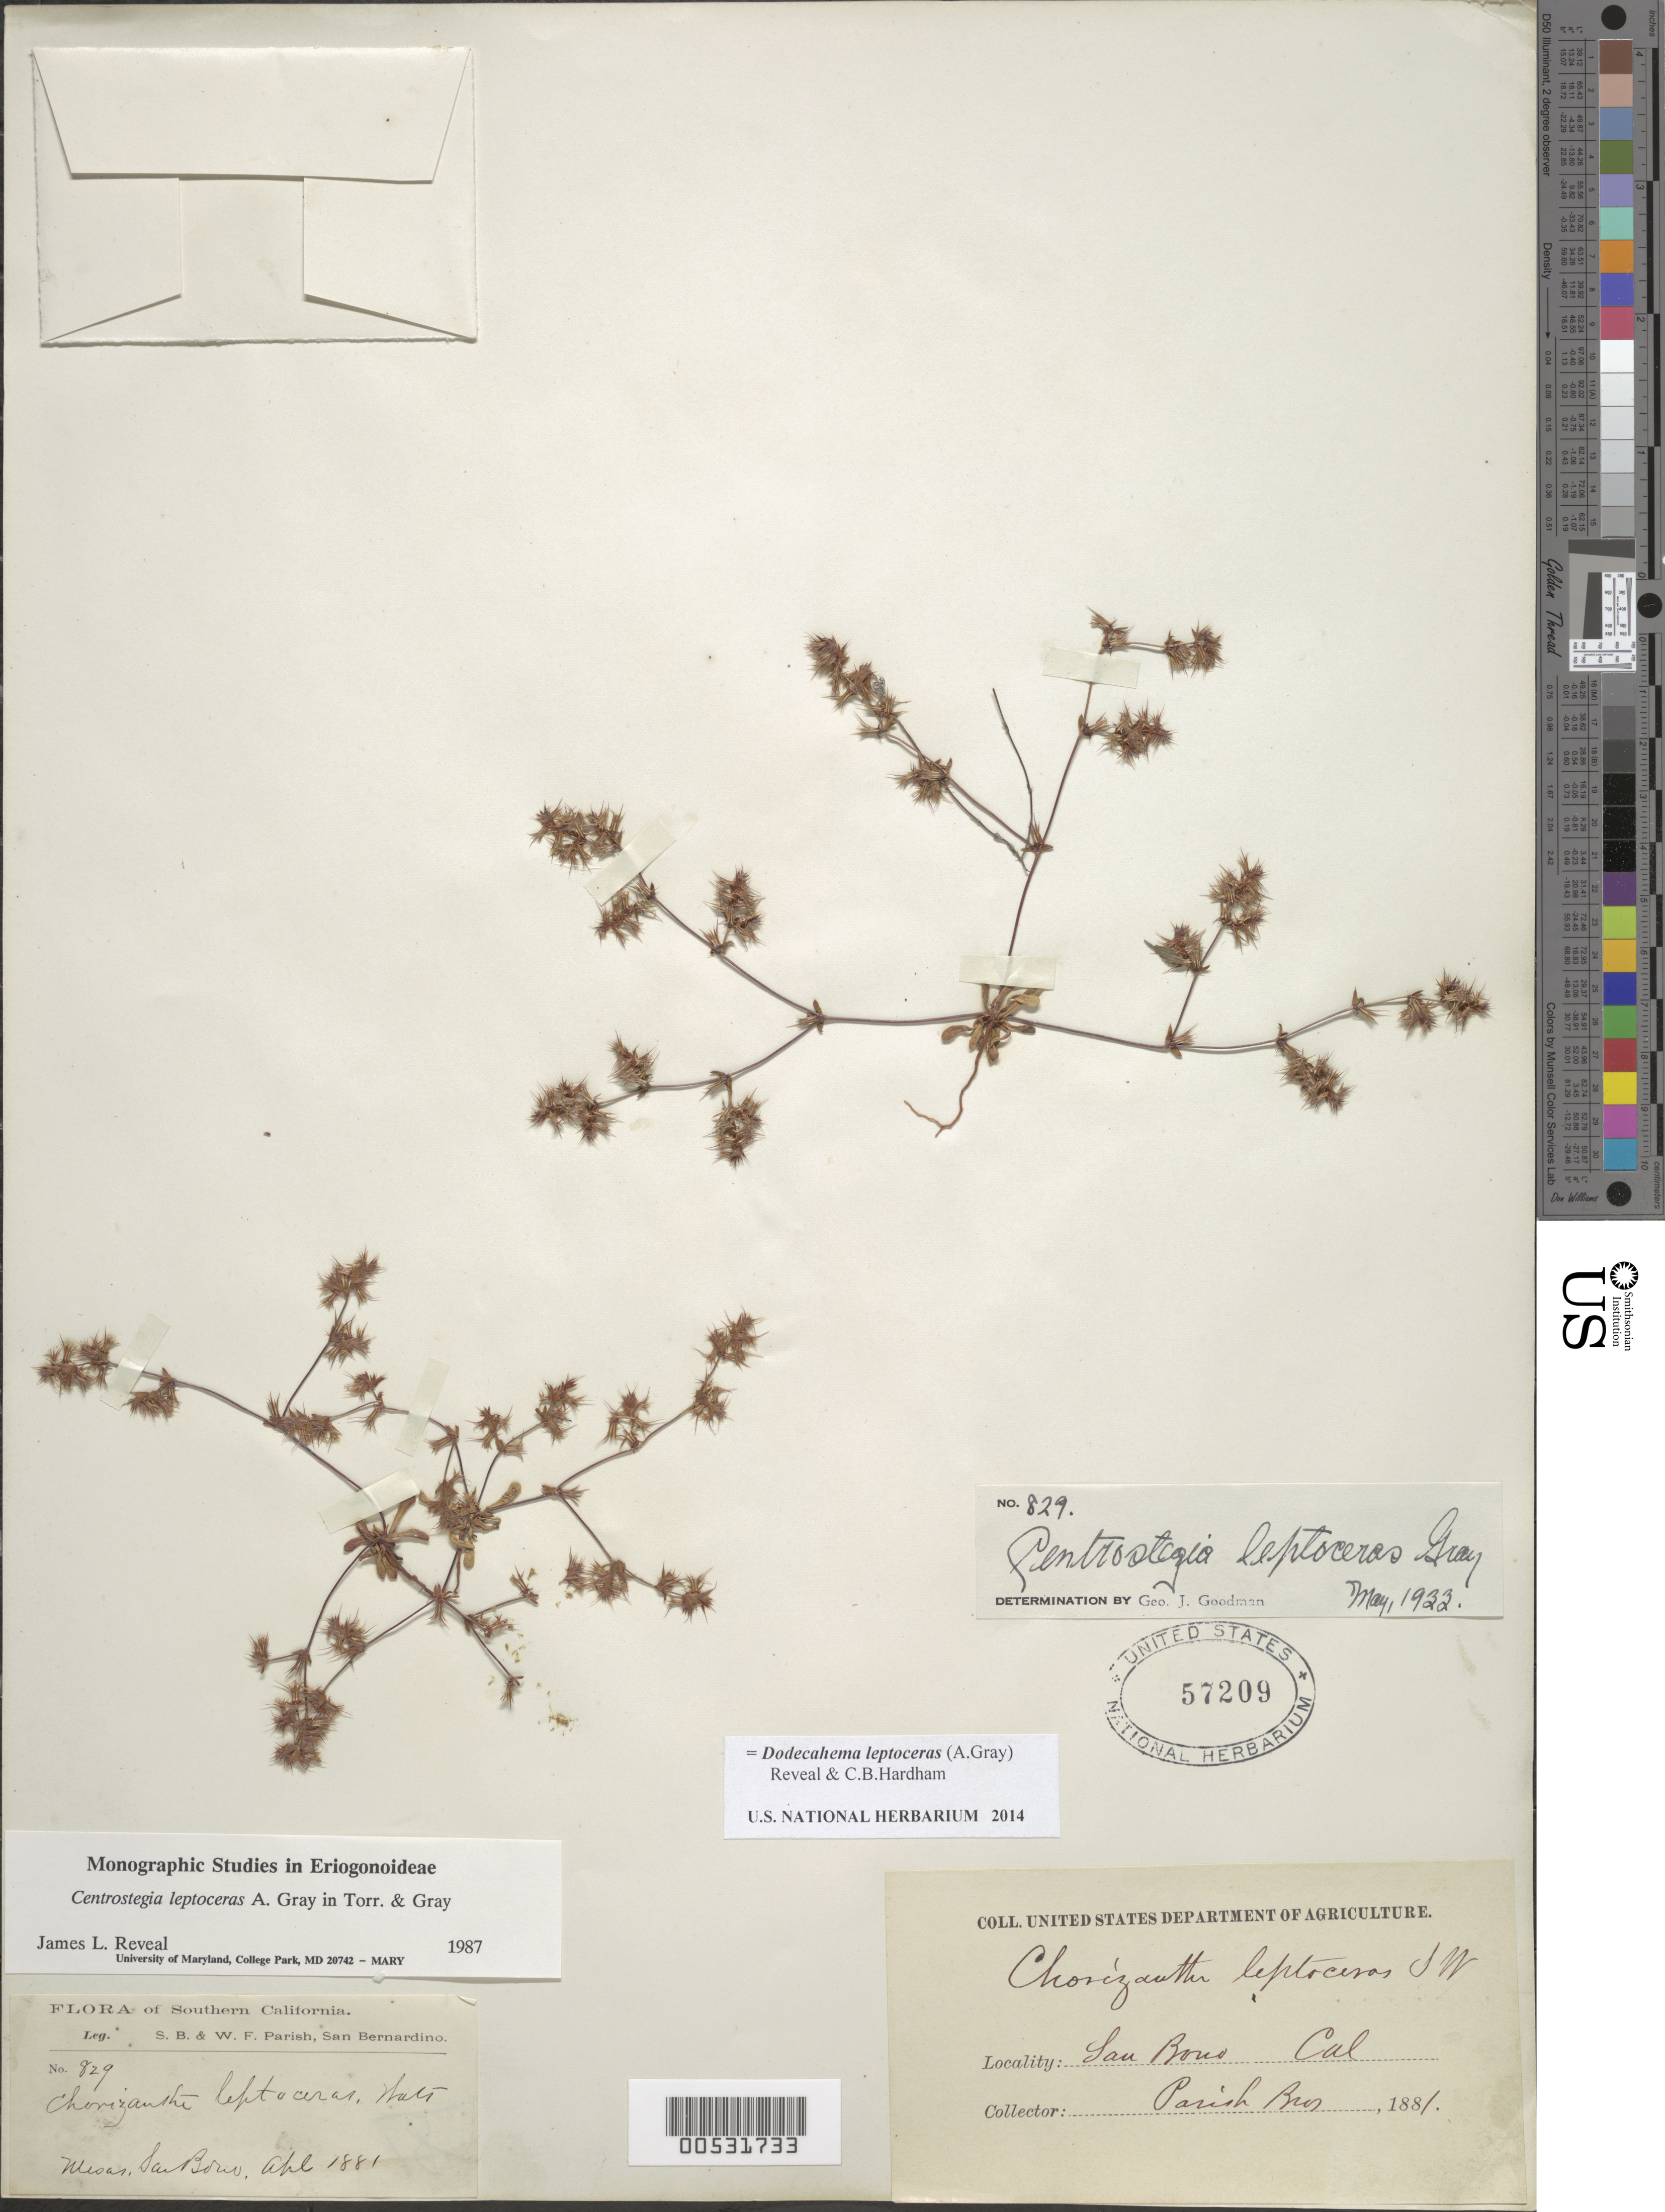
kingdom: Plantae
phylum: Tracheophyta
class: Magnoliopsida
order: Caryophyllales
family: Polygonaceae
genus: Dodecahema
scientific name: Dodecahema leptoceras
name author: (A. Gray) Reveal & Hardham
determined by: Reveal, James L.; Hardham, C. B.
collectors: S. B. Parish & W. F. Parish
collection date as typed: Apr 1881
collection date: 1881-04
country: United States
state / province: California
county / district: San Mateo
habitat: Mesas.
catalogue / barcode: US 57209